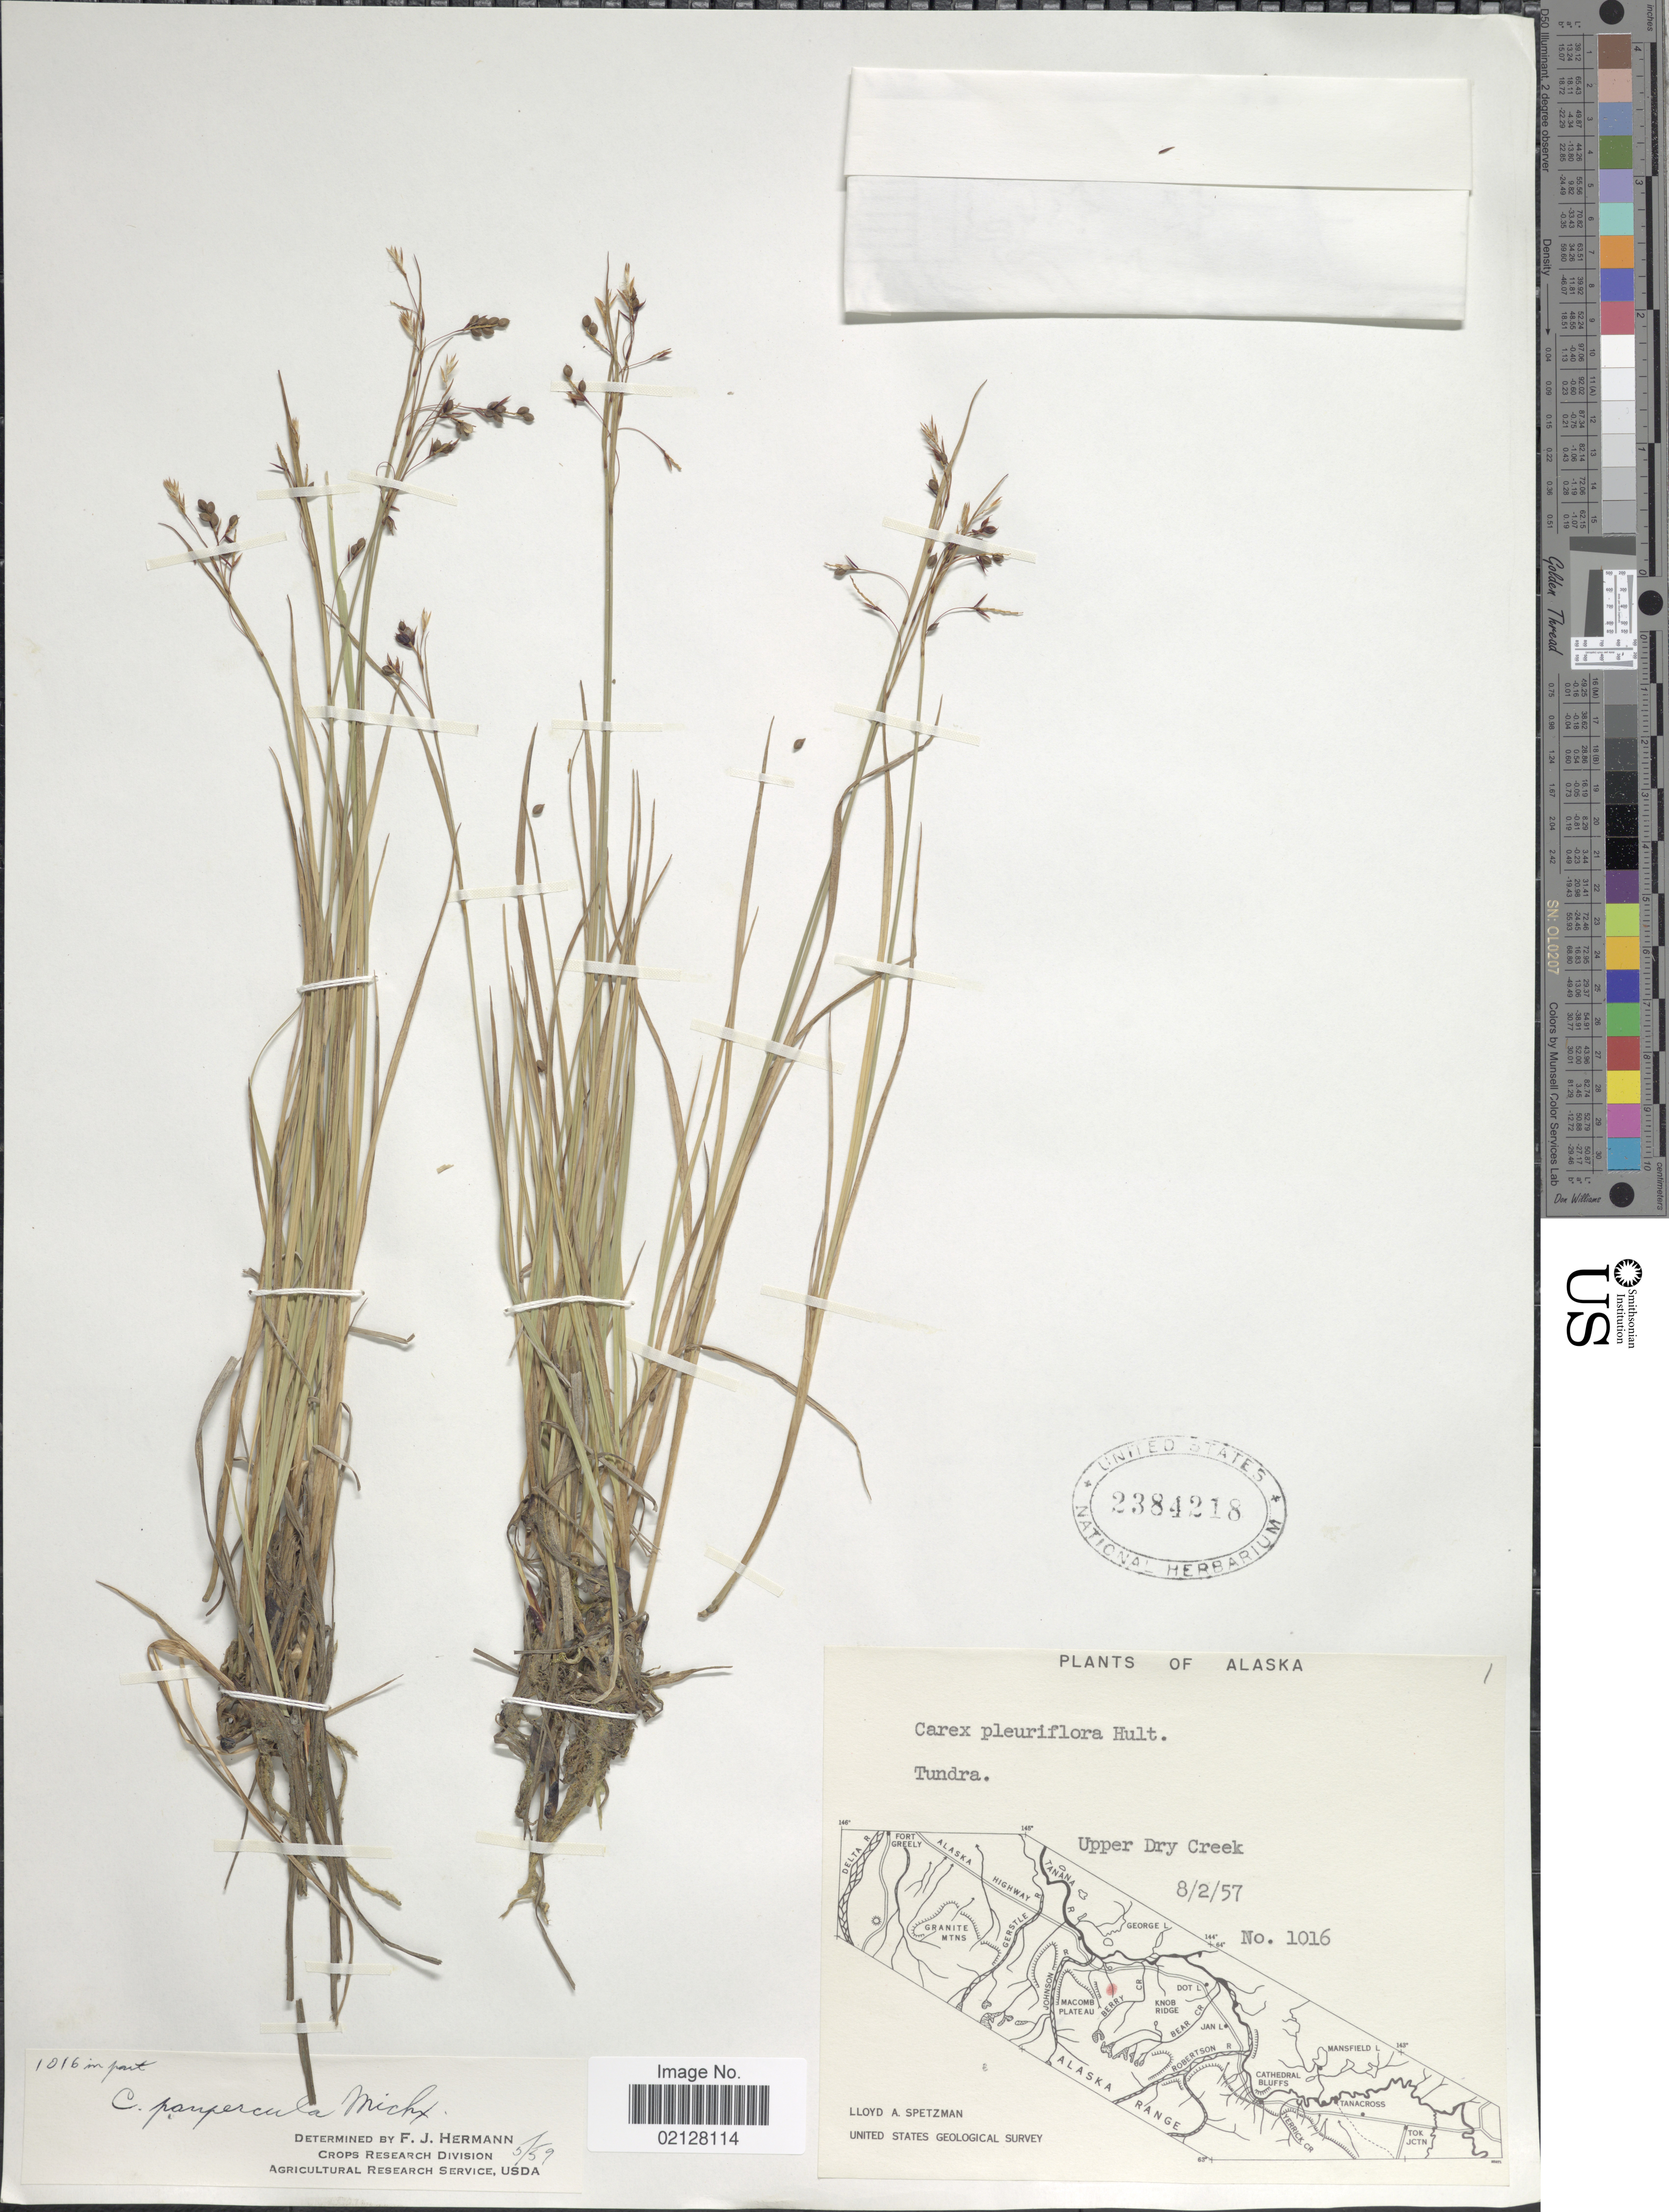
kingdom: Plantae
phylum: Tracheophyta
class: Liliopsida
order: Poales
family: Cyperaceae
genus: Carex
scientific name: Carex magellanica subsp. irrigua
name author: (Wahlenb.) Hiitonen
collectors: L. Spetzman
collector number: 1016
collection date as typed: Transcribed d/m/y: 2/8/57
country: United States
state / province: Alaska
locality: Tundra. Upper Dry Creek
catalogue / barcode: US 2384218